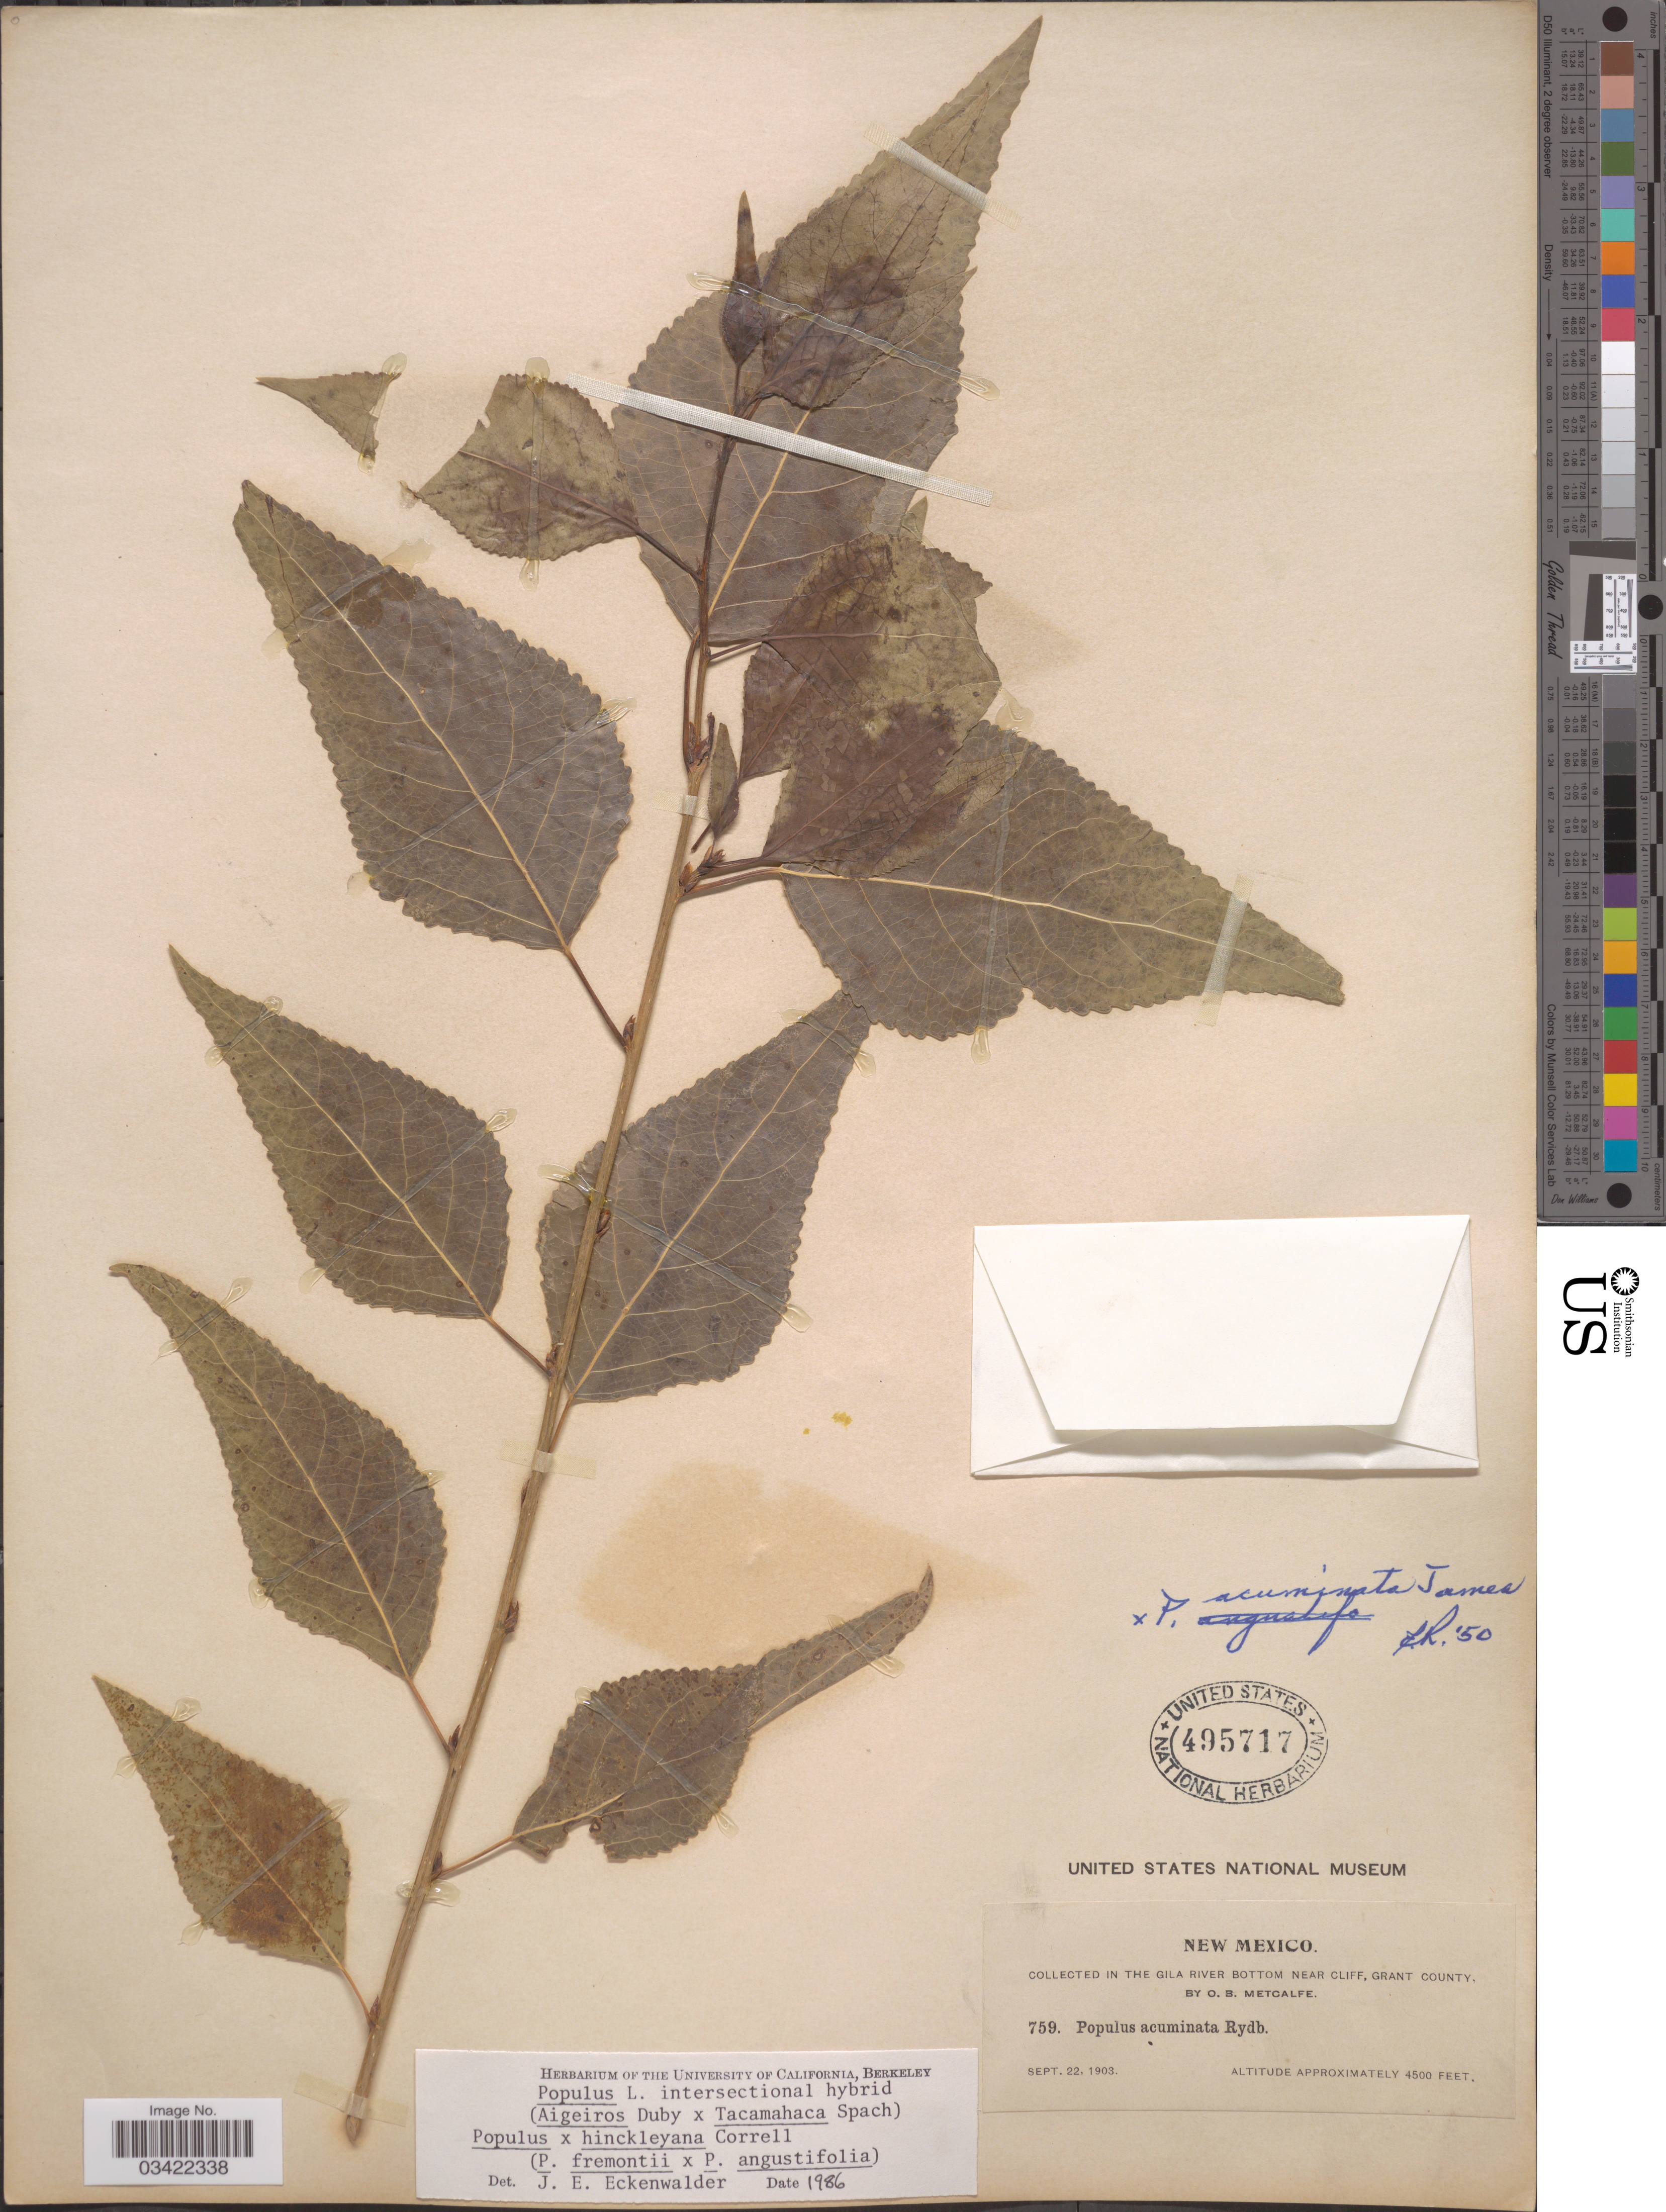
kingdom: Plantae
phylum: Tracheophyta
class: Magnoliopsida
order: Malpighiales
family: Salicaceae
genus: Populus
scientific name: Populus x hinckleyana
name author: Correll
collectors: O. B. Metcalfe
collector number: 759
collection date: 1903-09-22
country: United States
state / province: New Mexico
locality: In the Gila River bottom near Cliff, Grant County.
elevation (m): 1372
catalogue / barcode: US 495717